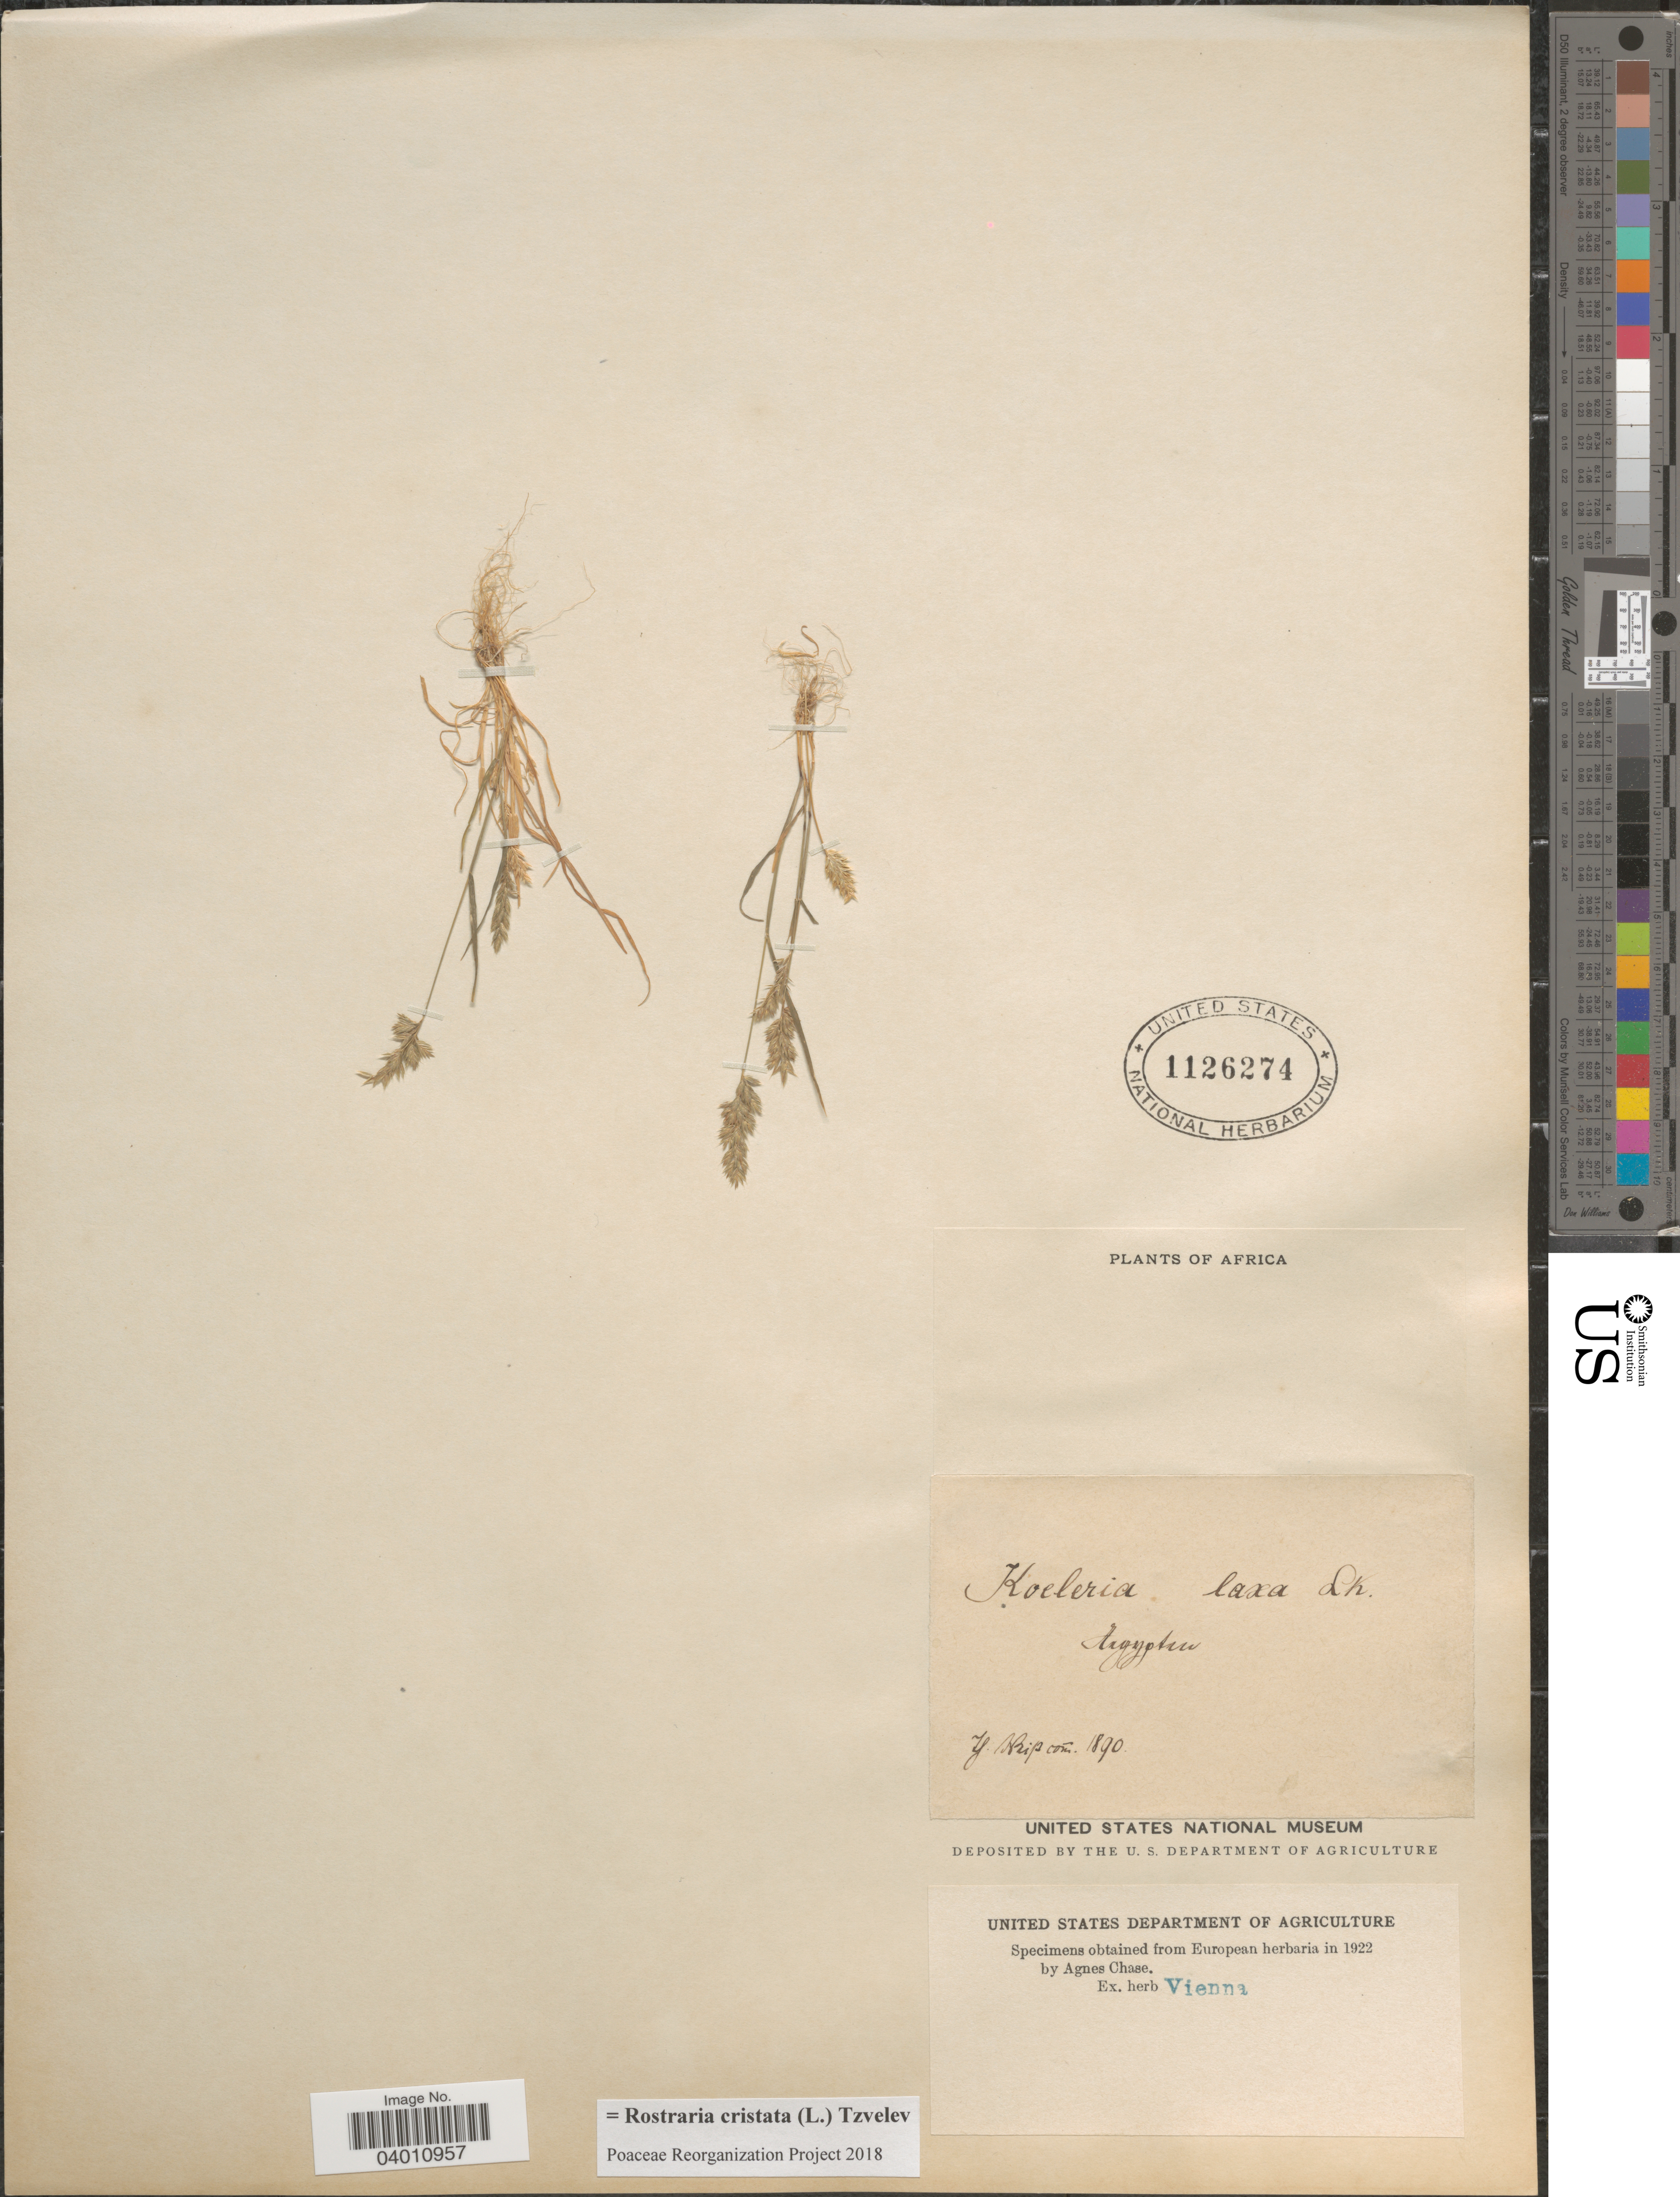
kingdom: Plantae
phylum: Tracheophyta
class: Liliopsida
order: Poales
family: Poaceae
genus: Rostraria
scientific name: Rostraria cristata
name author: (L.) Tzvelev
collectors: ex herb. Vienna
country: Egypt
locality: Aegyptan.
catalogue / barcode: US 1126274